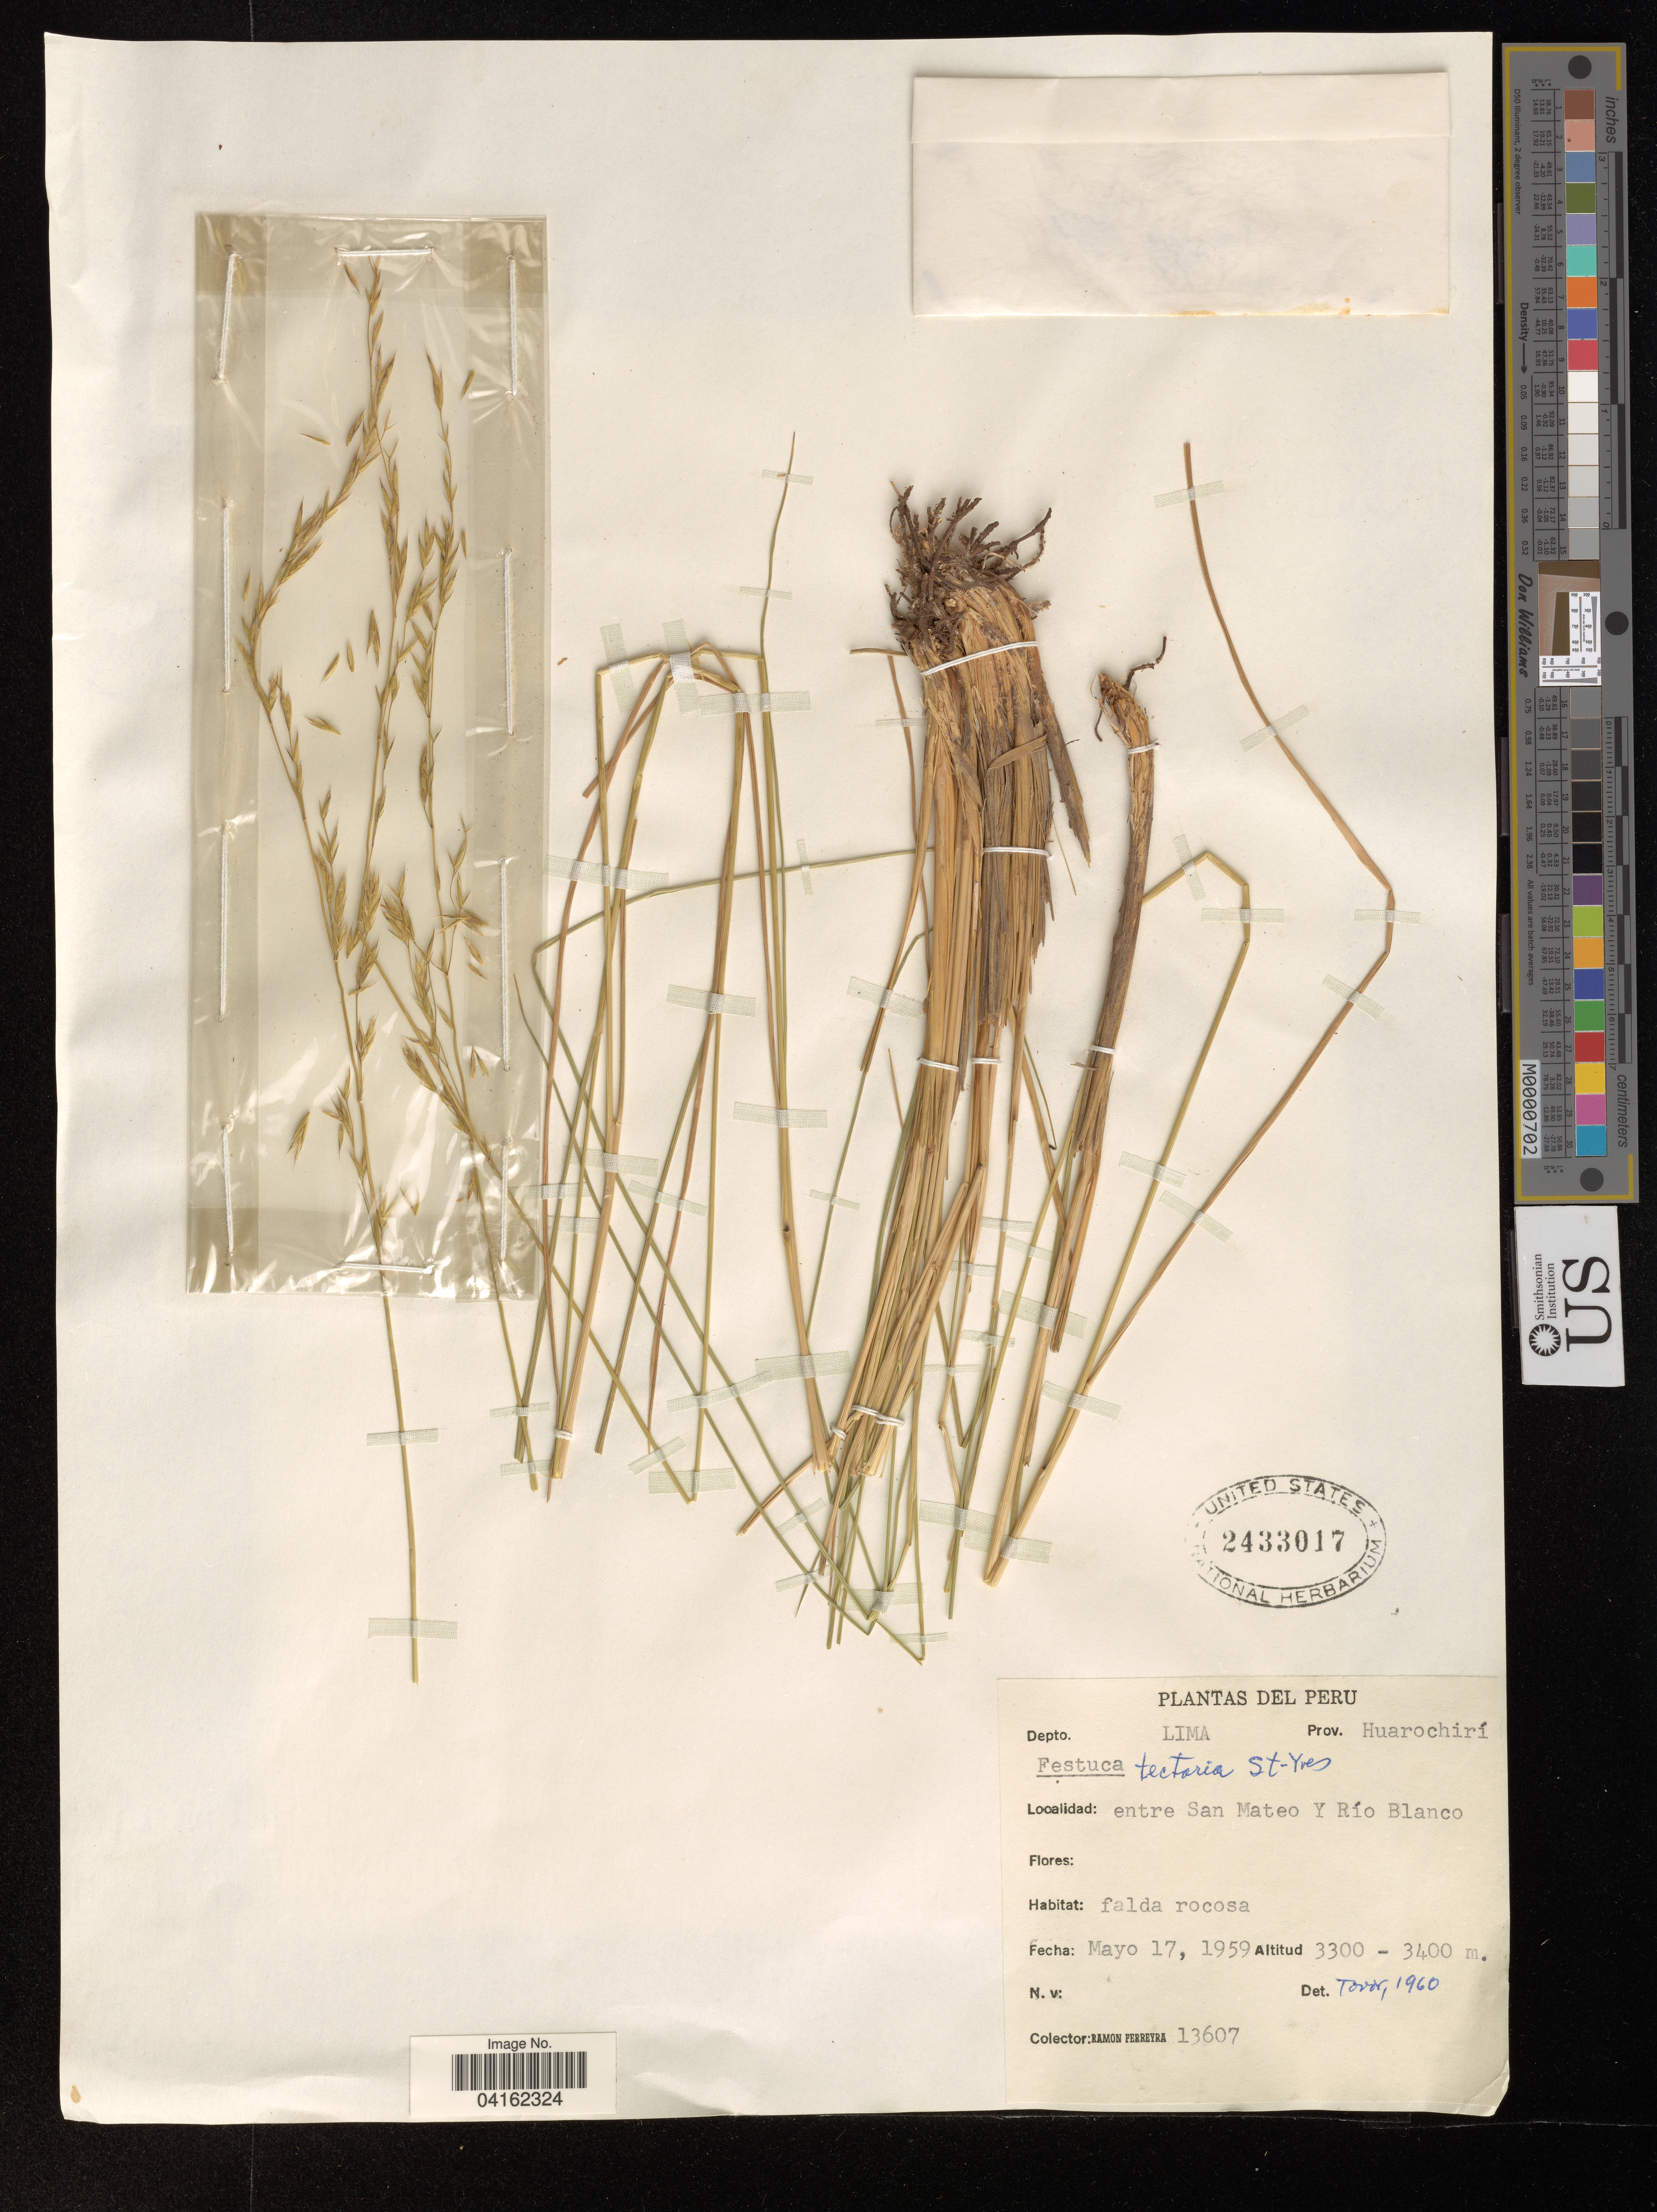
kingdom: Plantae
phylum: Tracheophyta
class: Liliopsida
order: Poales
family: Poaceae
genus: Festuca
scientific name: Festuca tectoria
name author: Saint-Yves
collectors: R. A. Ferreyra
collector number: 13607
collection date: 1959-05-17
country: Peru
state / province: Lima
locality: Prov. Huarochirí. Entre San Mateo y Río Blanco.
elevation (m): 3300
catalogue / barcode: US 2433017